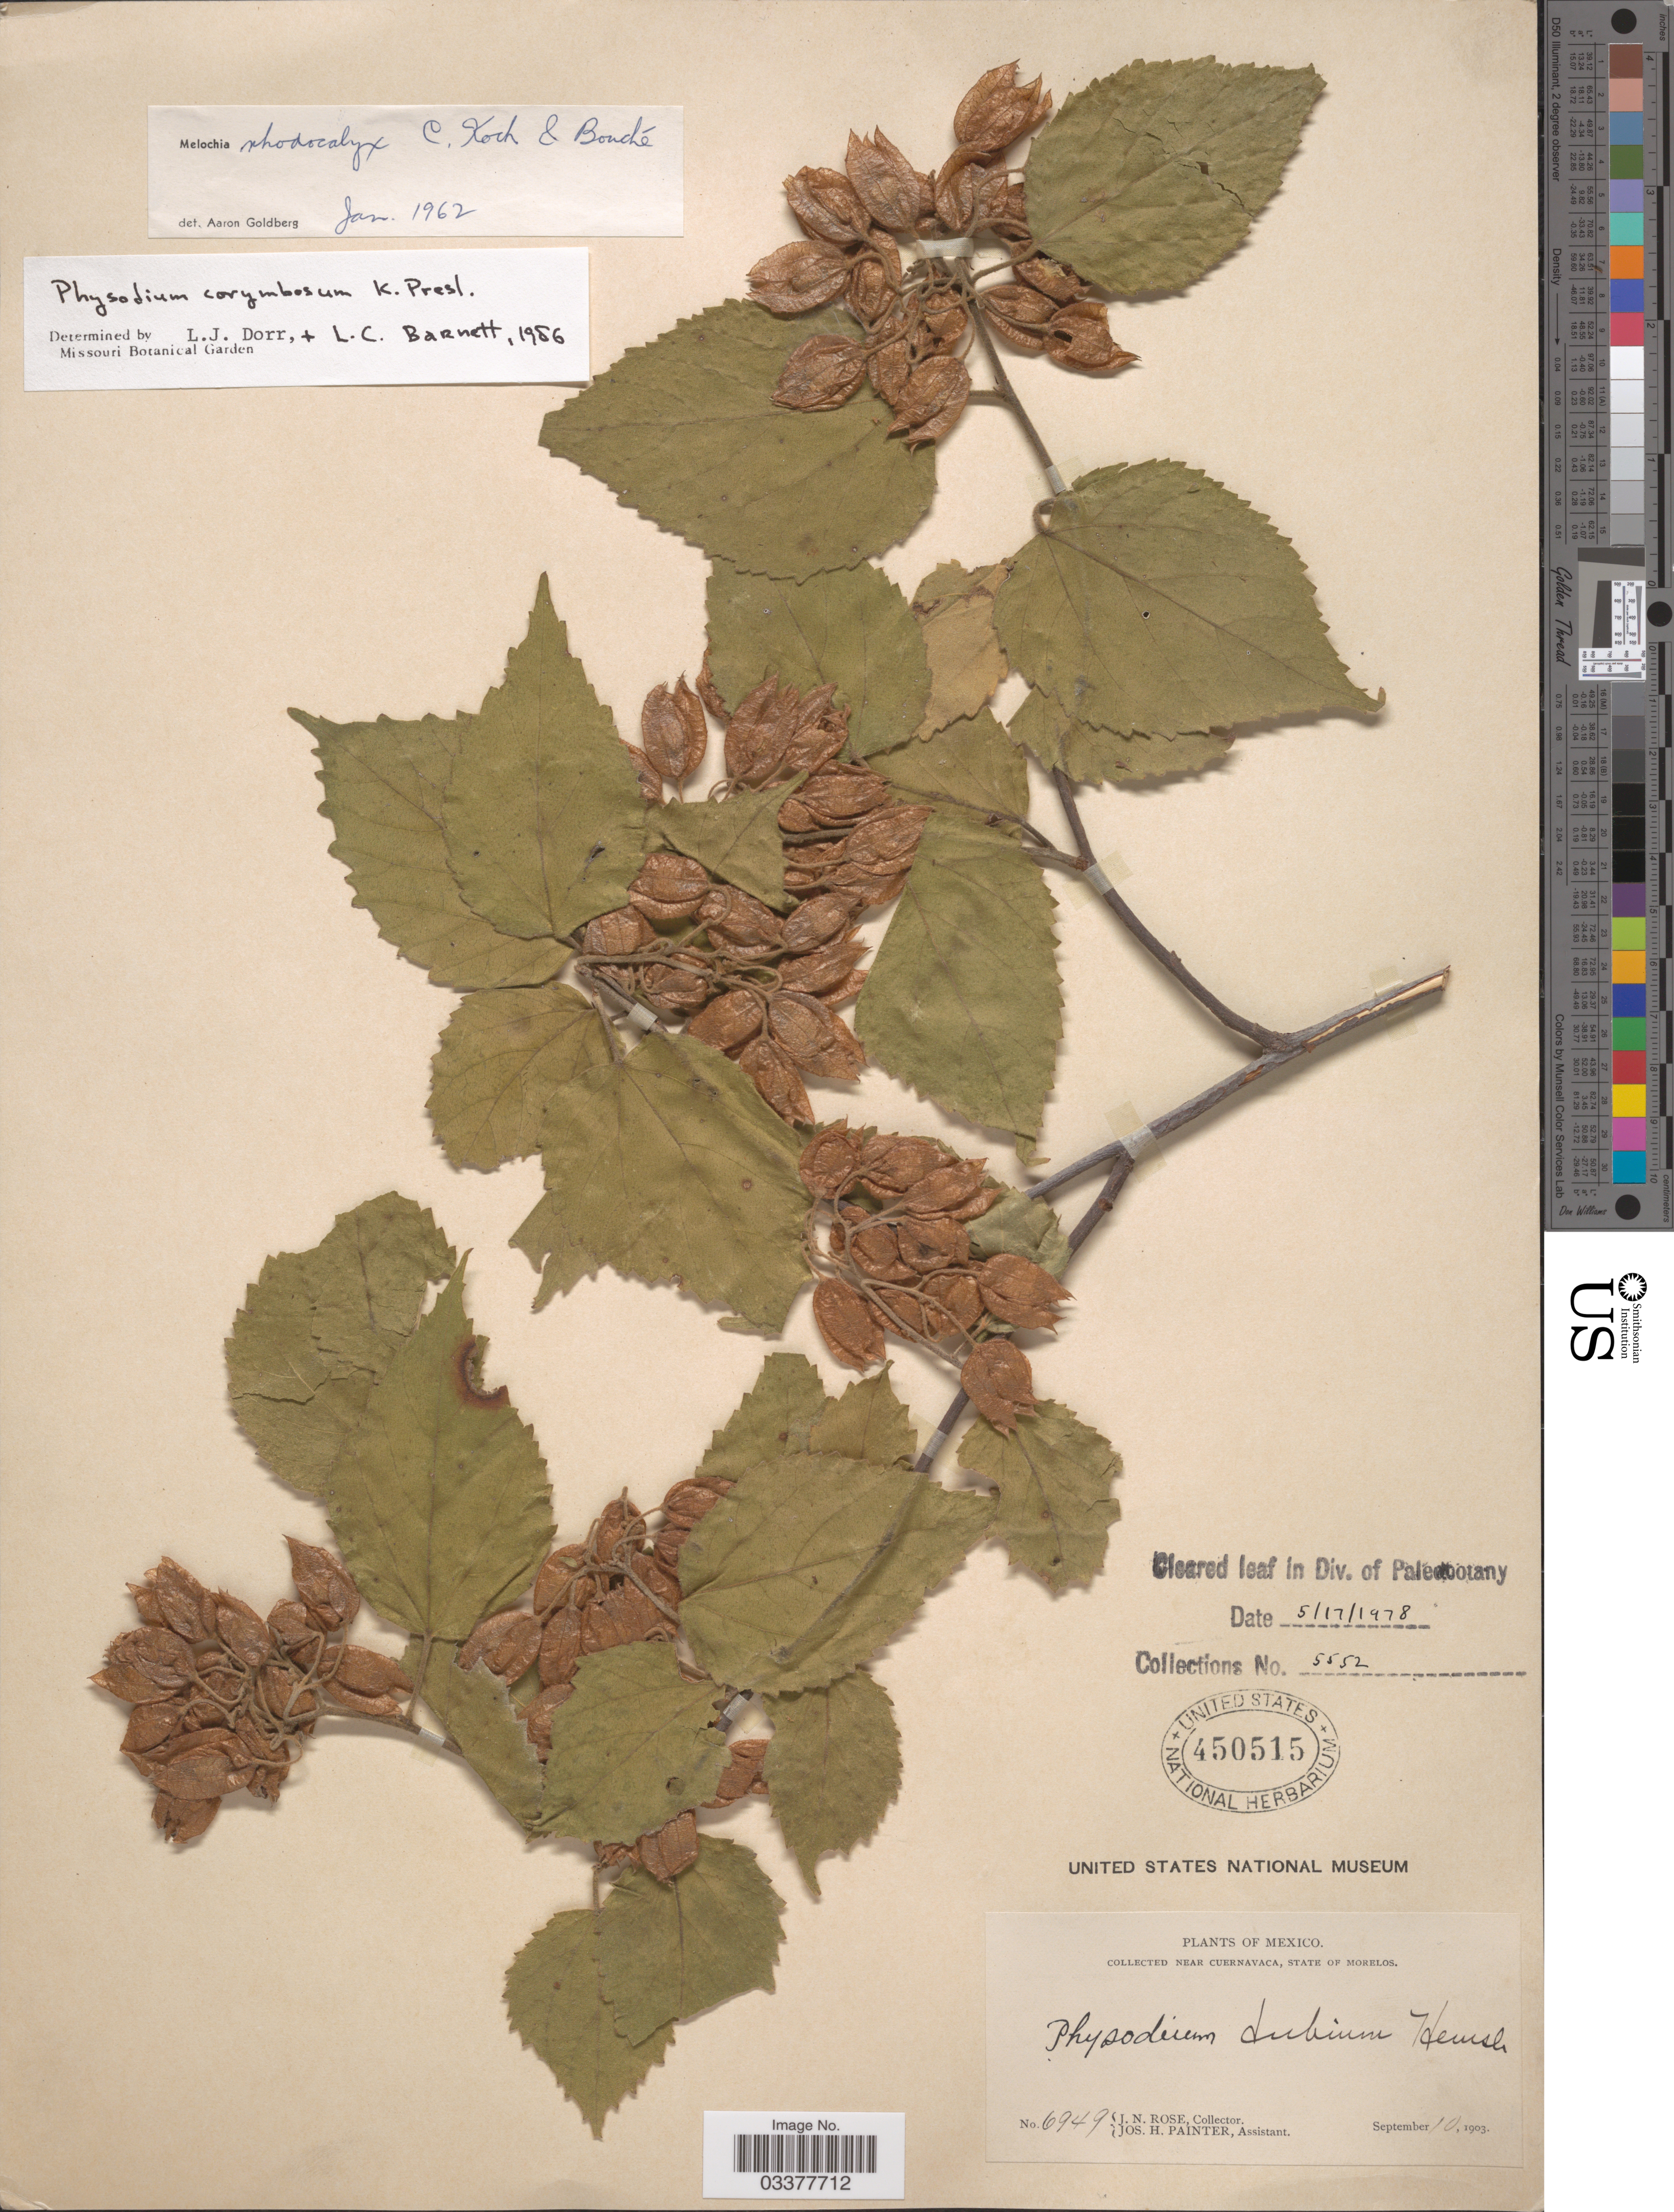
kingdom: Plantae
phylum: Tracheophyta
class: Magnoliopsida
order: Malvales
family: Malvaceae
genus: Melochia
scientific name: Melochia corymbosa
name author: (C. Presl) Meissn. ex Steud.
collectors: J. N. Rose & J. H. Painter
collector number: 6949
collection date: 1903-09-10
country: Mexico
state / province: Morelos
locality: Near Cuernavaca.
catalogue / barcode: US 450515